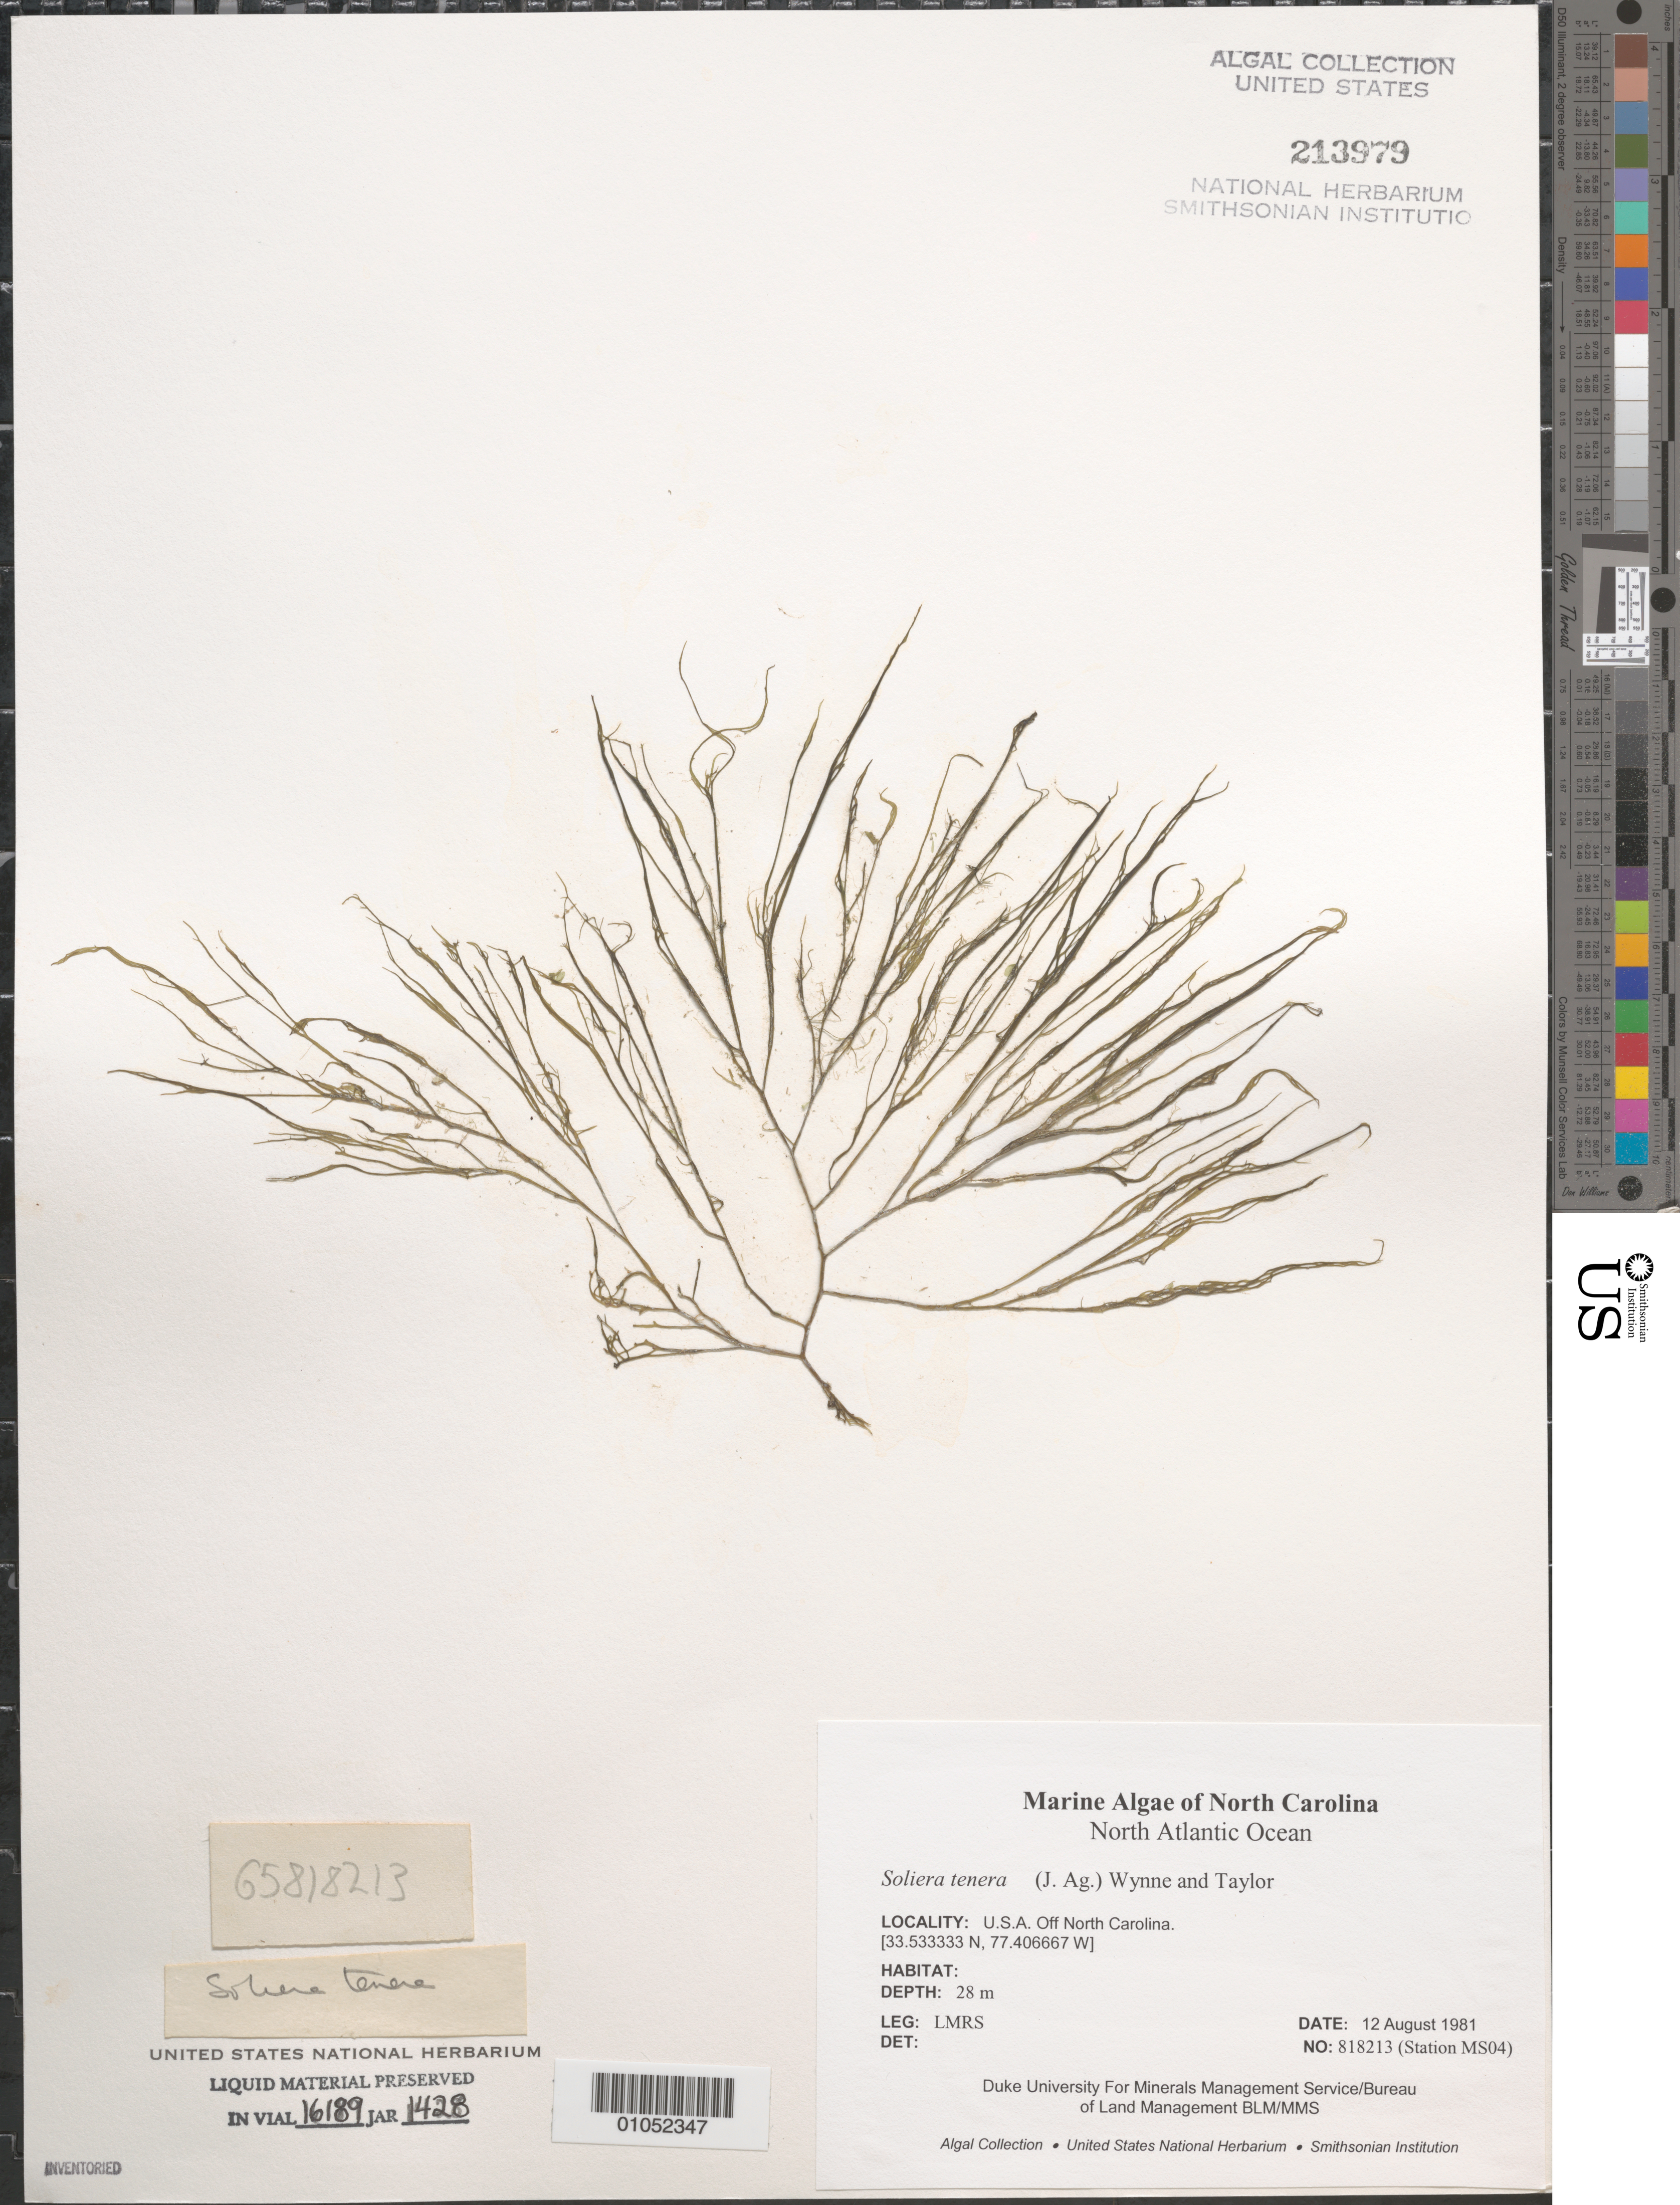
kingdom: Plantae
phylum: Rhodophyta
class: Florideophyceae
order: Gigartinales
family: Solieriaceae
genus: Solieria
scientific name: Solieria filiformis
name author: (Kütz.) P.W. Gabrielson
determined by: Algae name updating Project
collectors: LMRS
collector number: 818213 (Station MS04)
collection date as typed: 12 Aug 1981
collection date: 1981-08-12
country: United States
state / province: North Carolina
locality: North Atlantic Ocean off North Carolina coast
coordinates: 33.533333 N, 77.406667 W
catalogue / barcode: US 213979